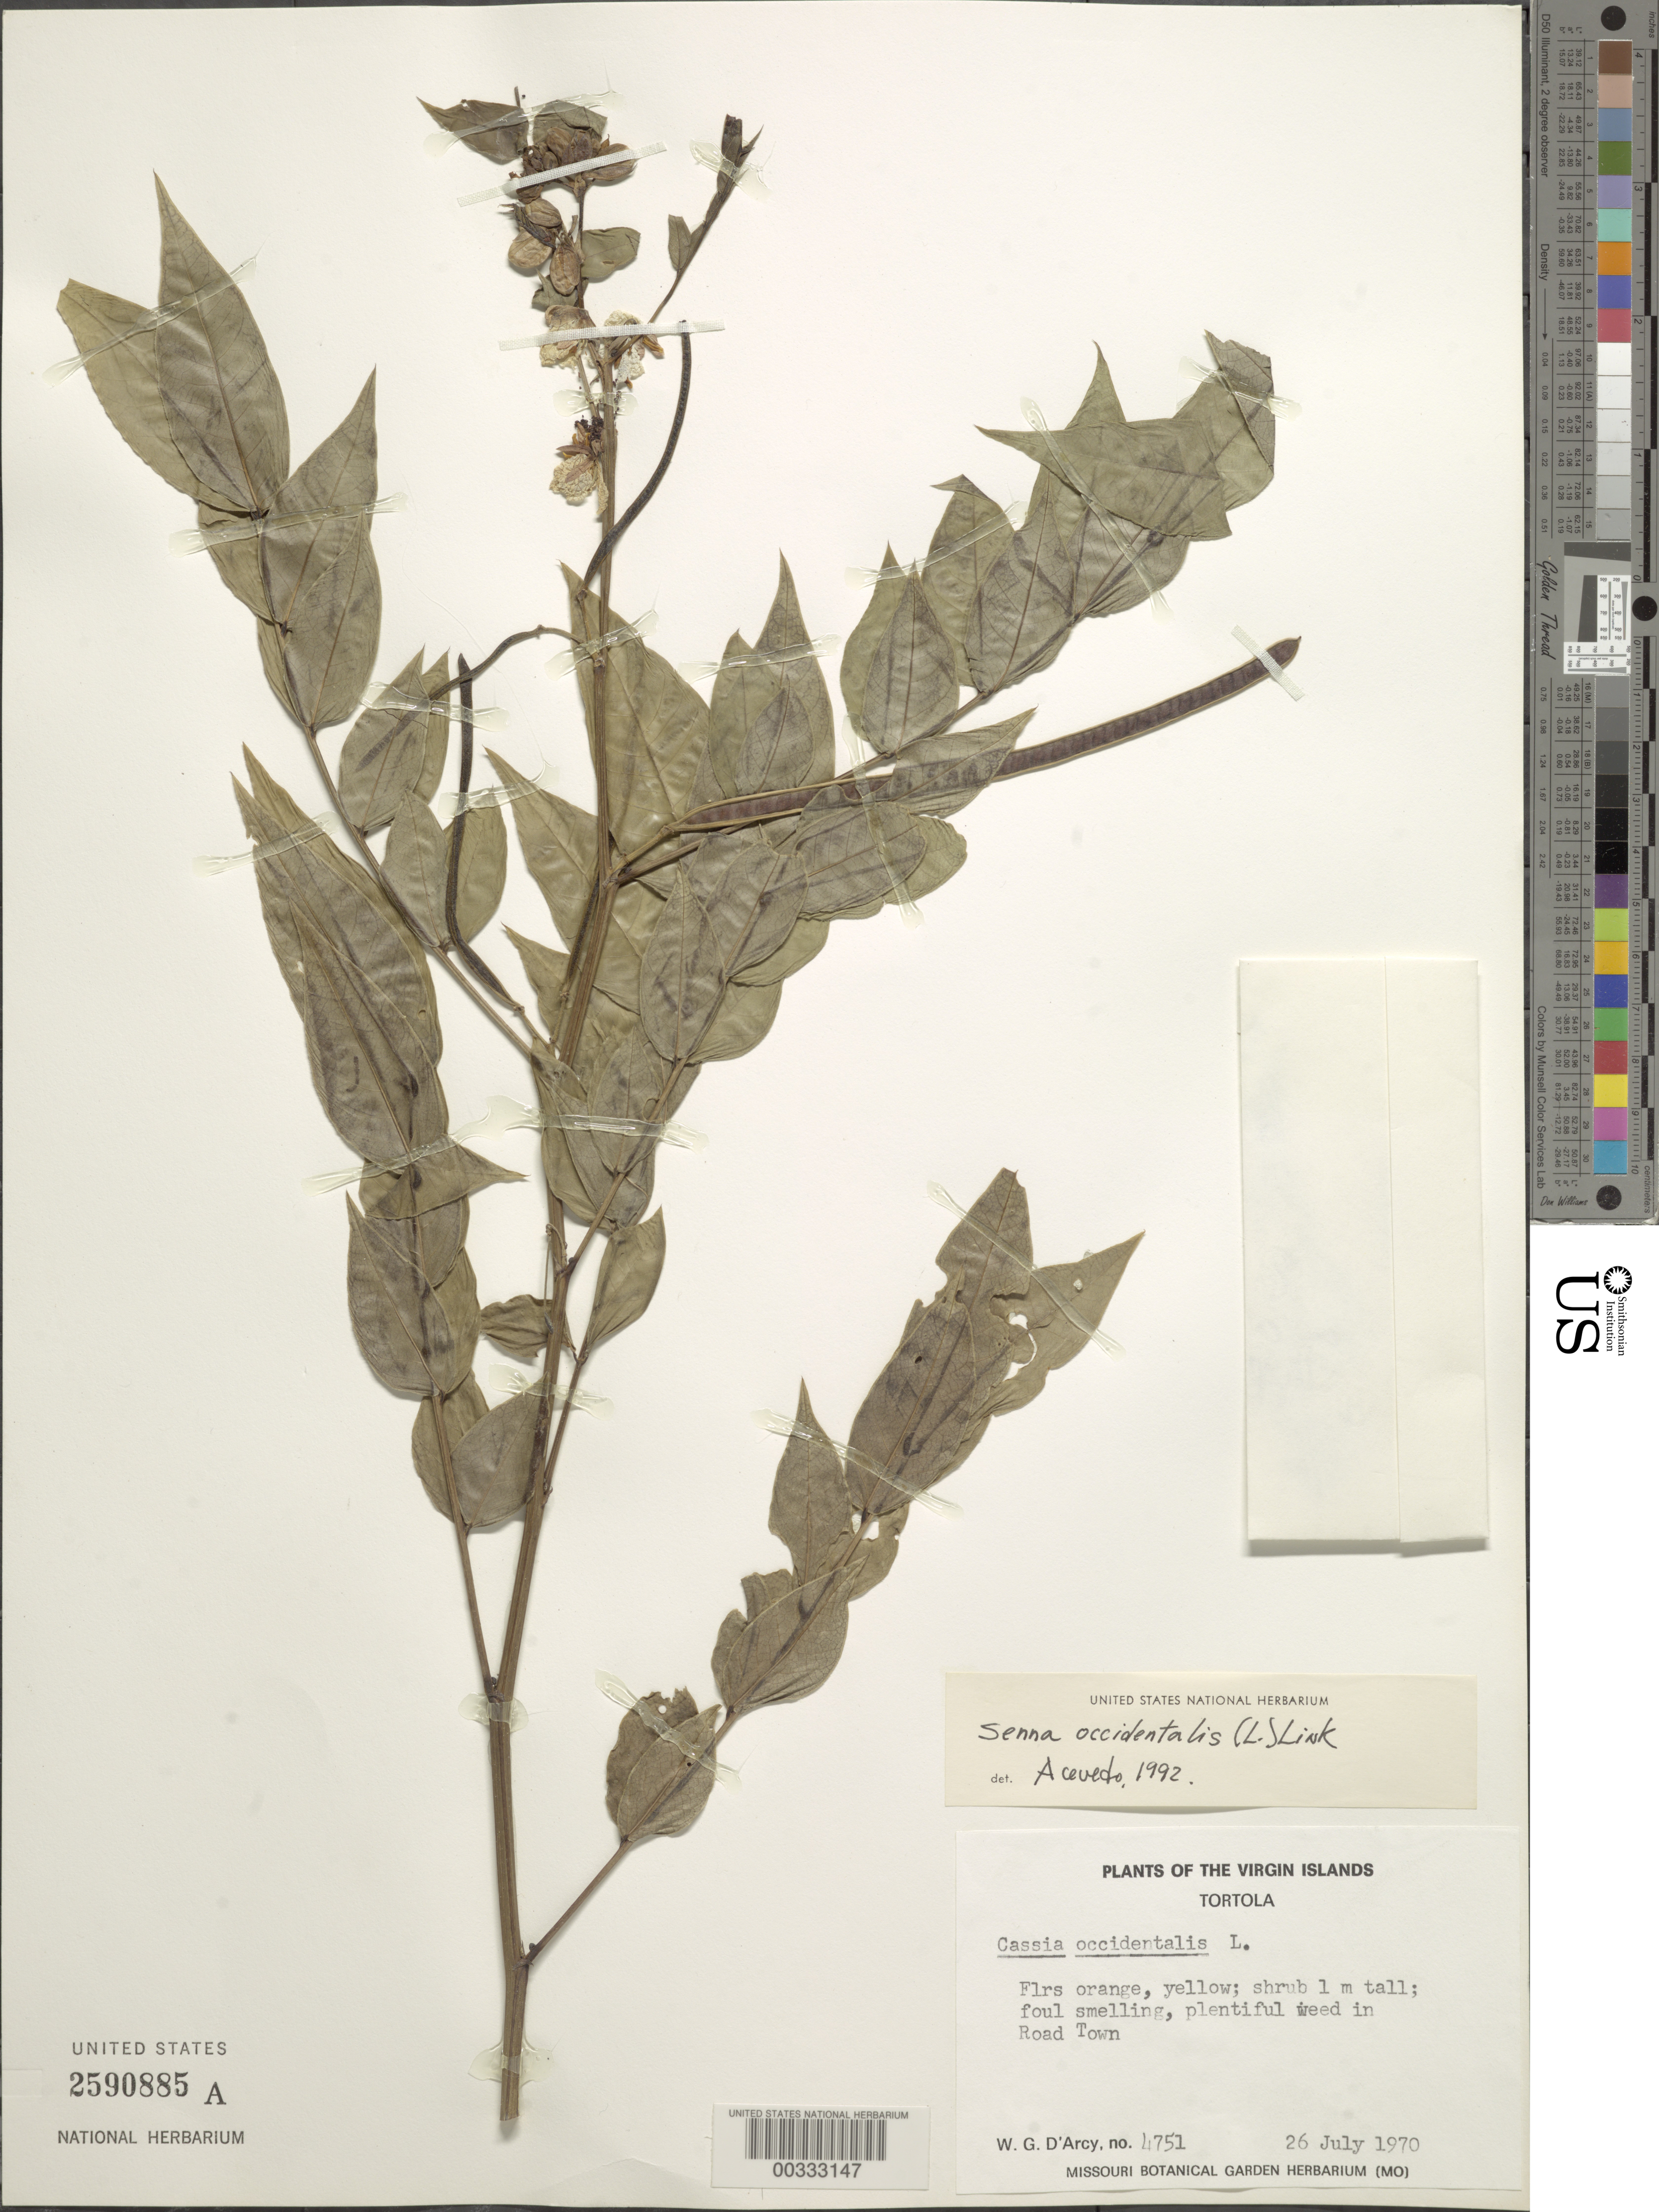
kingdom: Plantae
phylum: Tracheophyta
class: Magnoliopsida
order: Fabales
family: Fabaceae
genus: Senna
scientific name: Senna occidentalis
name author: (L.) Link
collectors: W. G. D'Arcy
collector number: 4751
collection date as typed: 26 Jul 1970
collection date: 1970-07-26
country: British Virgin Islands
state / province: Tortola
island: Tortola Island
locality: Road town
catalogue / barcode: US 2590885A